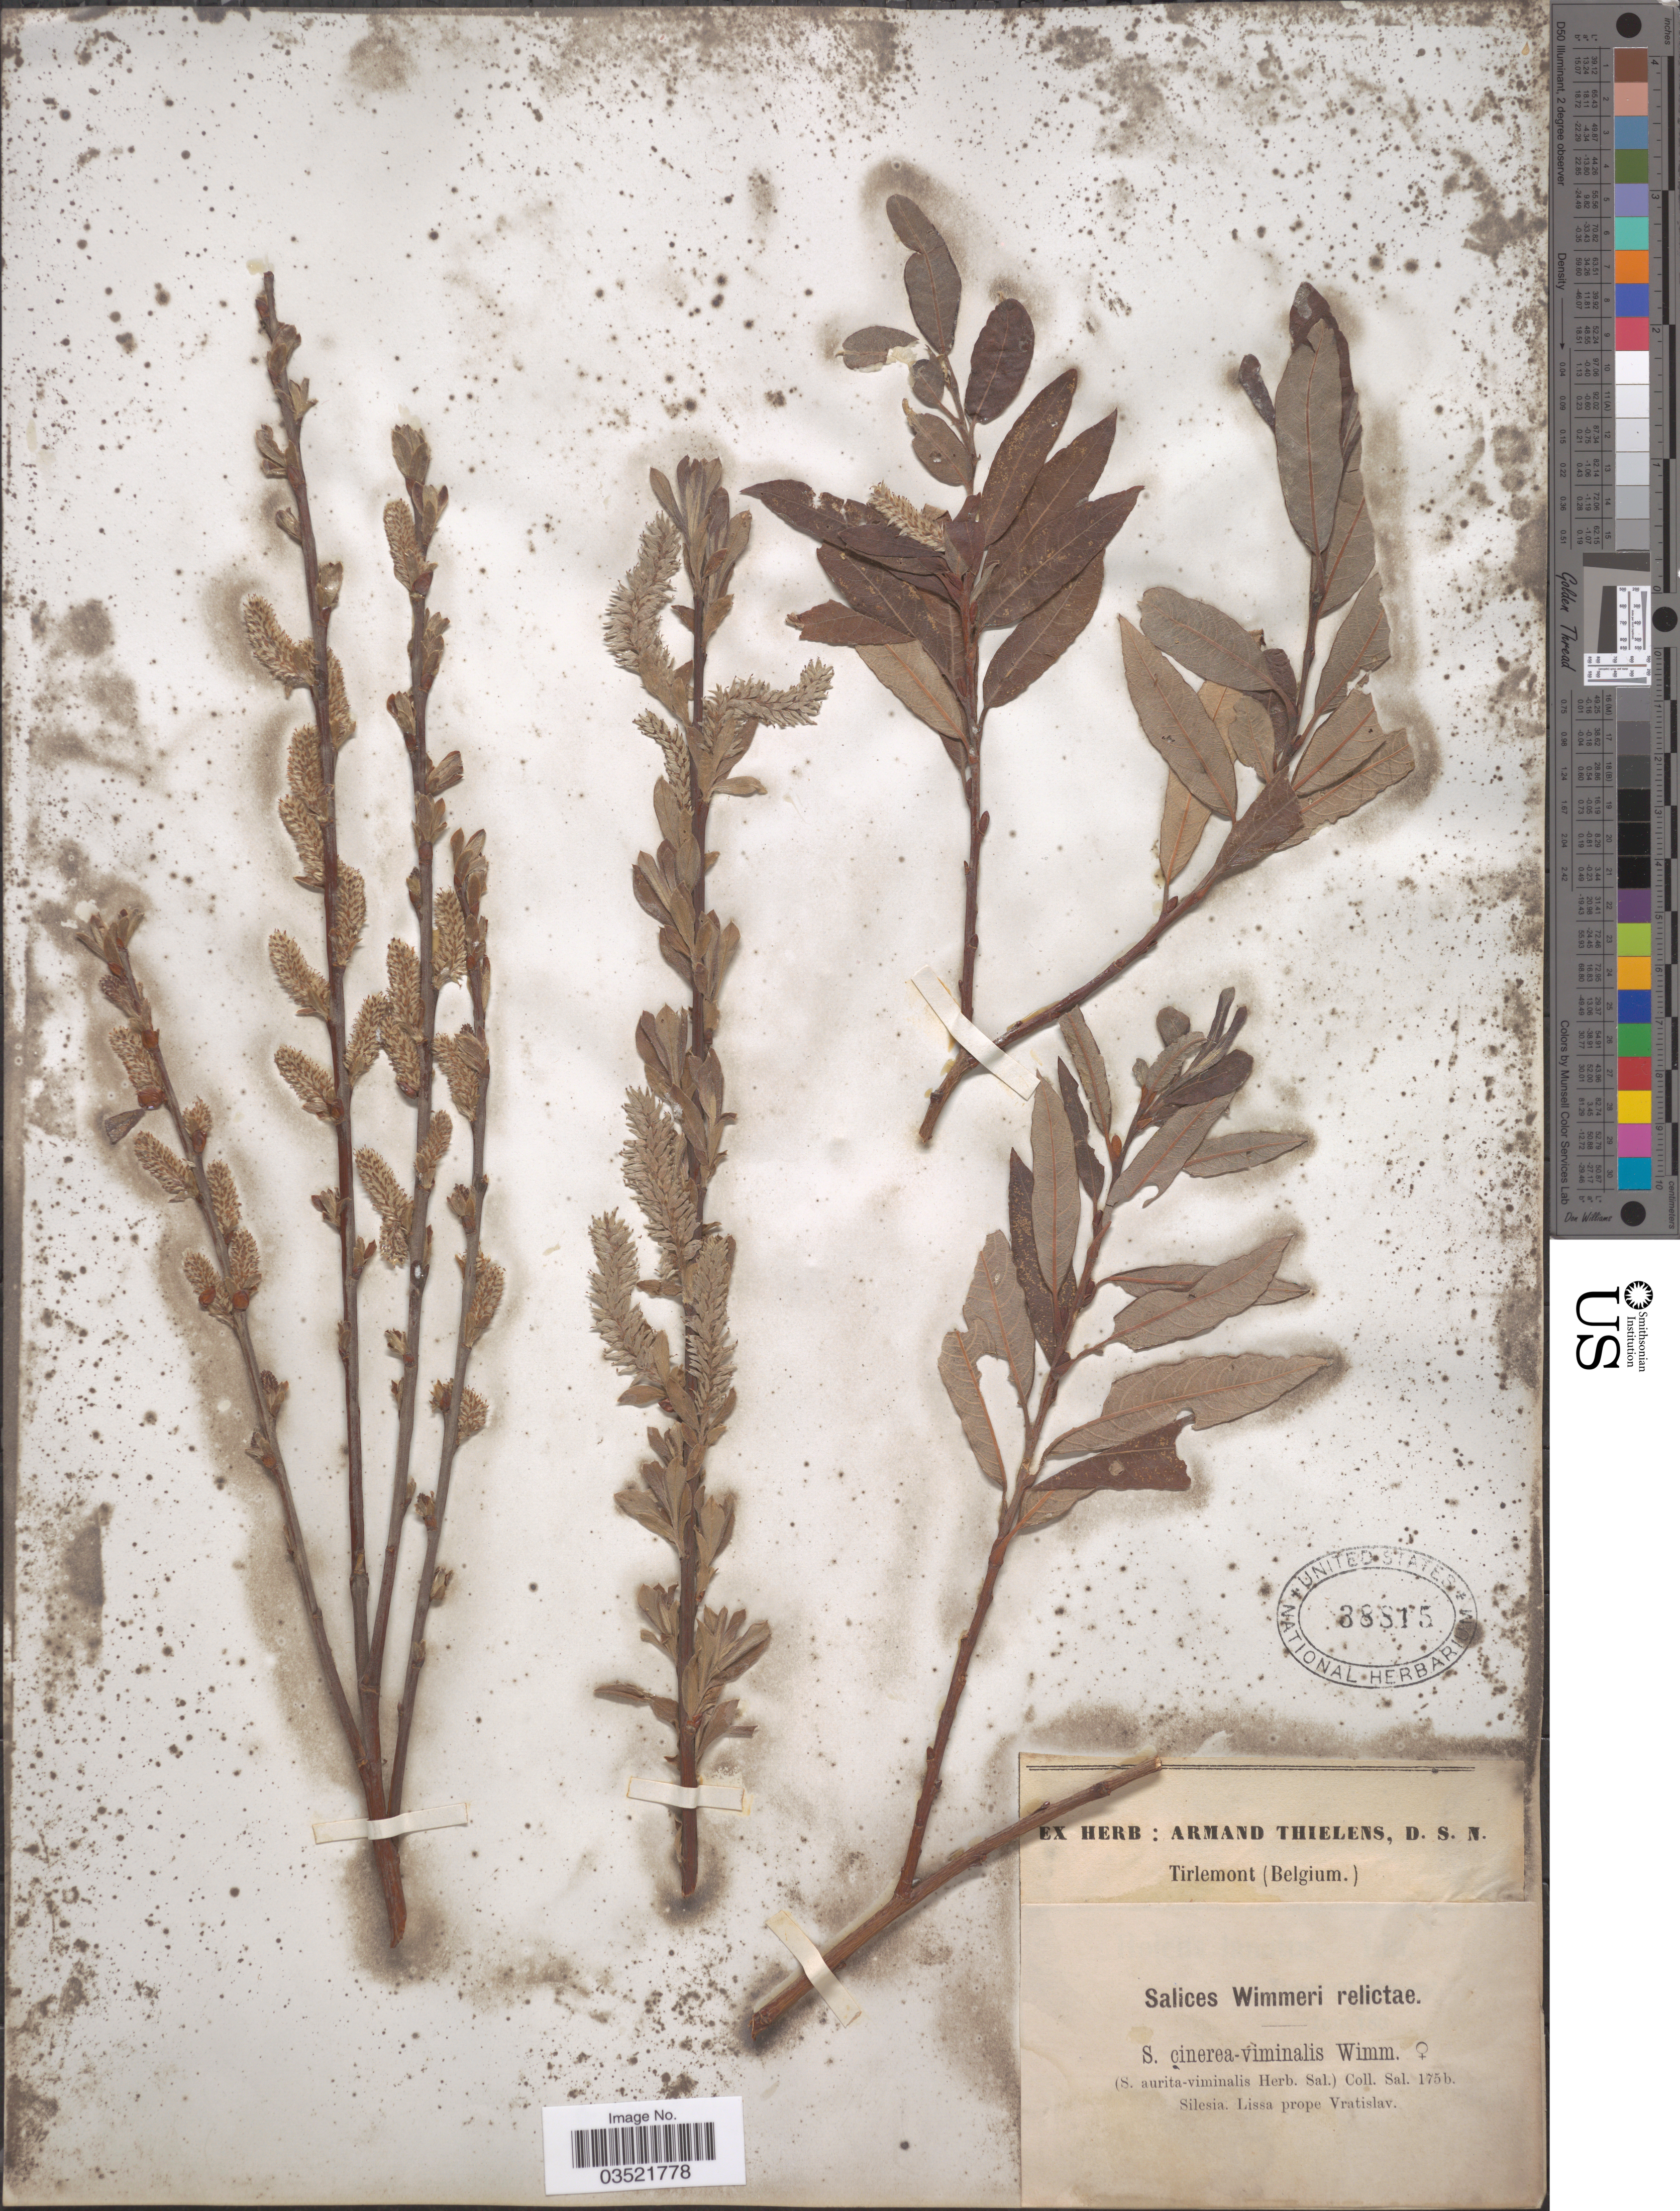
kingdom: Plantae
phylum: Tracheophyta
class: Magnoliopsida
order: Malpighiales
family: Salicaceae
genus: Salix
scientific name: Salix cinerea x S. viminalis L.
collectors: ex herb. Armand Thielens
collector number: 175b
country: Poland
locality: Silesia. Lissa prope Vratislav.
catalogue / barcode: US 38815